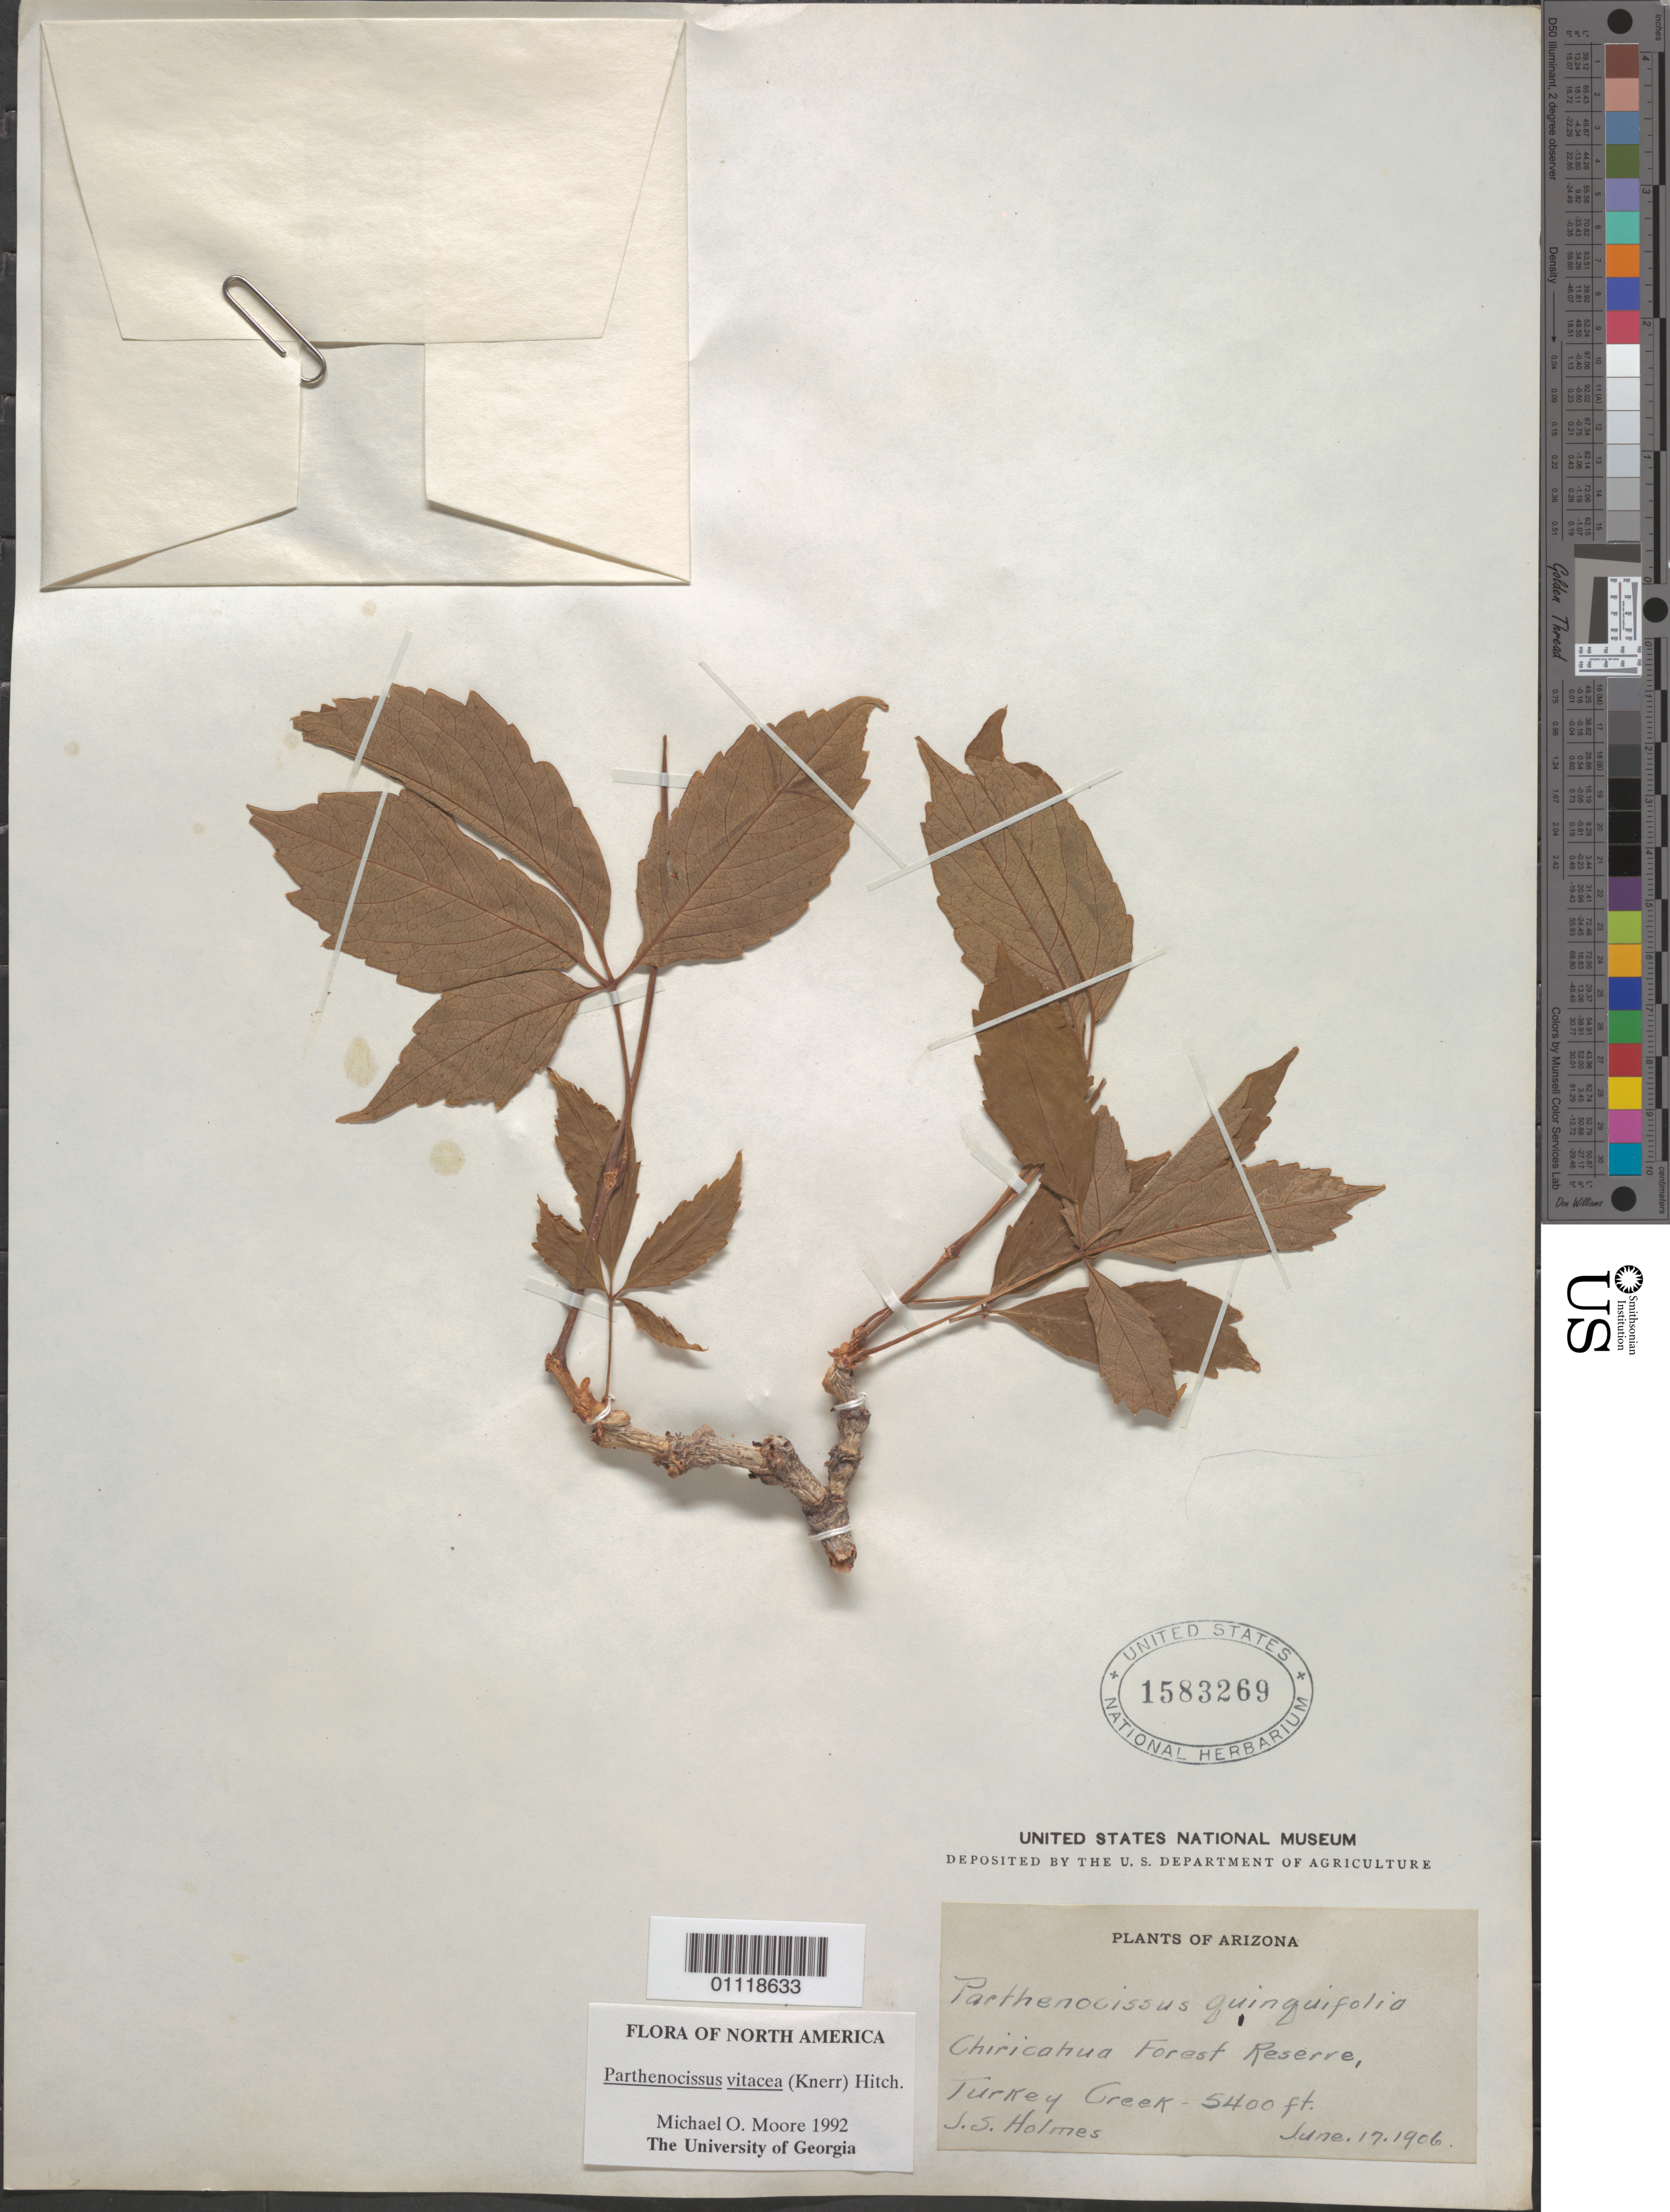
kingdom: Plantae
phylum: Tracheophyta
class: Magnoliopsida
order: Vitales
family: Vitaceae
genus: Parthenocissus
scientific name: Parthenocissus vitacea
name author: (Knerr) Hitchc.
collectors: J. Holmes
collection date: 1906-06-17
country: United States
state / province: Arizona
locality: Chiricahua Forest Reserve, Turkey Greek.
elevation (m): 1646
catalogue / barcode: US 1583269